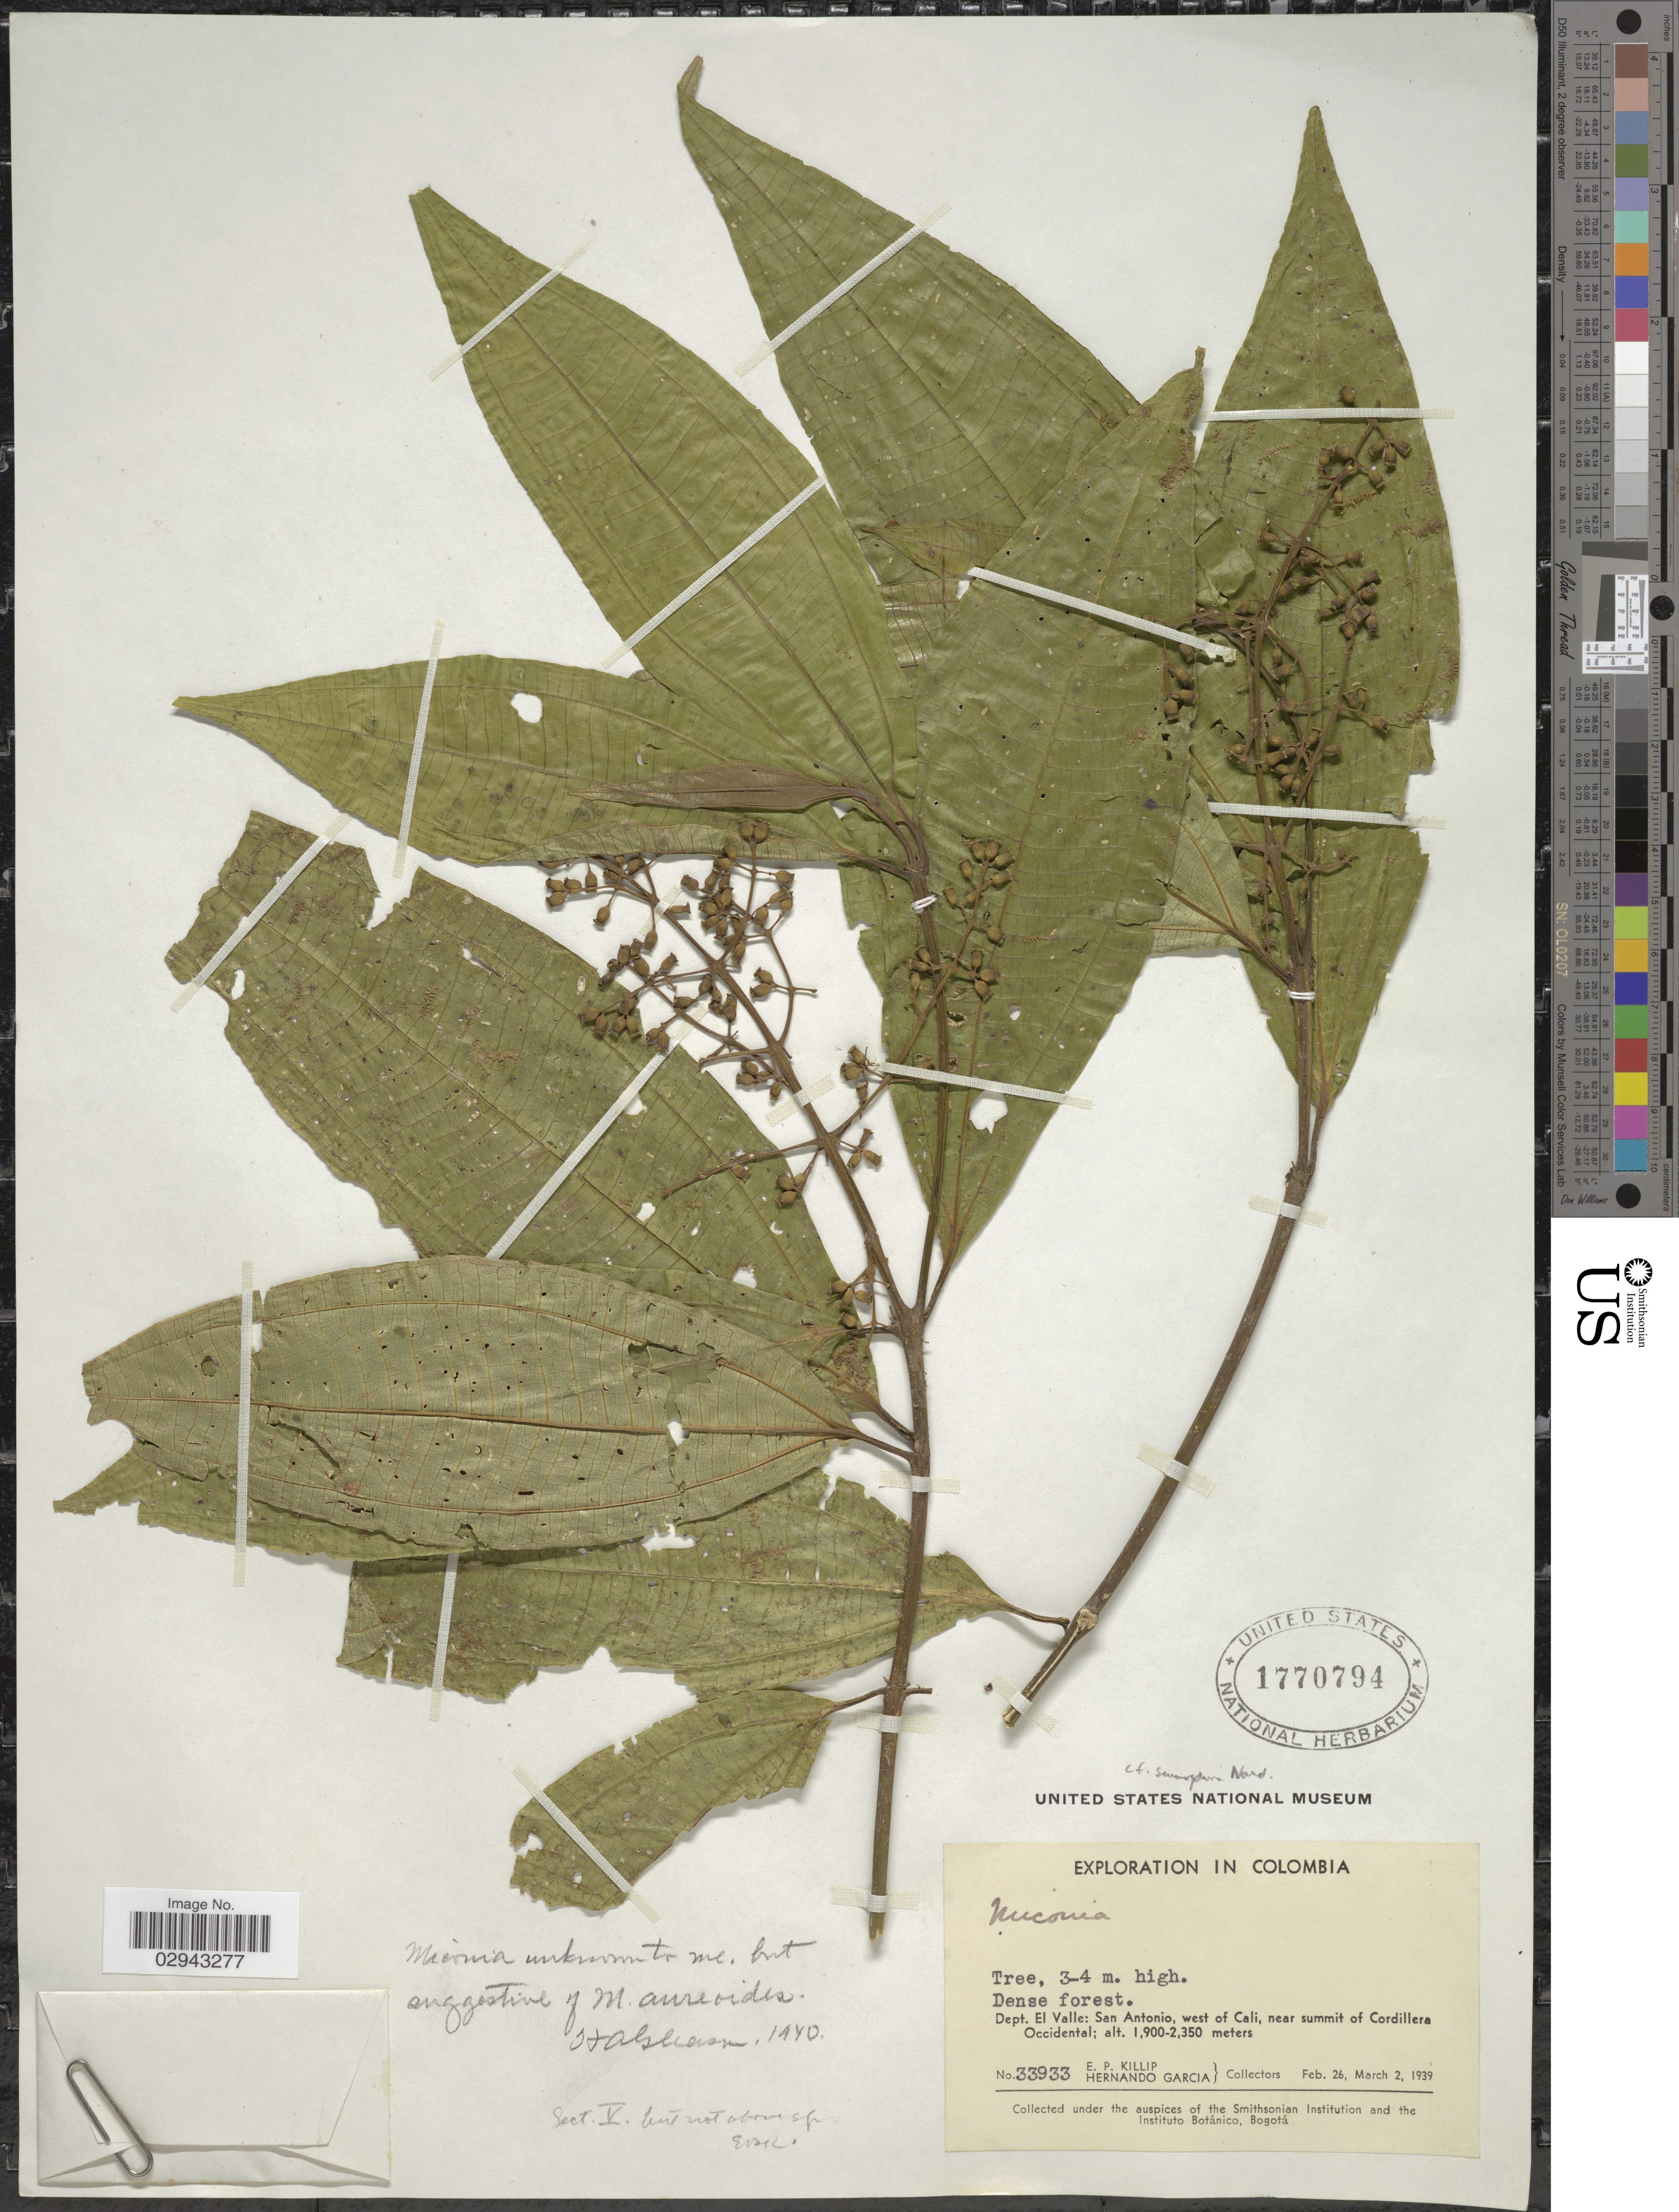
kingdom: Plantae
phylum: Tracheophyta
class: Magnoliopsida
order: Myrtales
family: Melastomataceae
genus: Miconia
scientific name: Miconia smaragdina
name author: Naudin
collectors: E. P. Killip & H. Garcia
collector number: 33933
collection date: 1939-02-26/1939-03-02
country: Colombia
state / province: Valle del Cauca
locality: Dept. El Valle: San Antonio, west of Cali, near summit of Cordillera Occidental.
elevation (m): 1900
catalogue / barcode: US 1770794